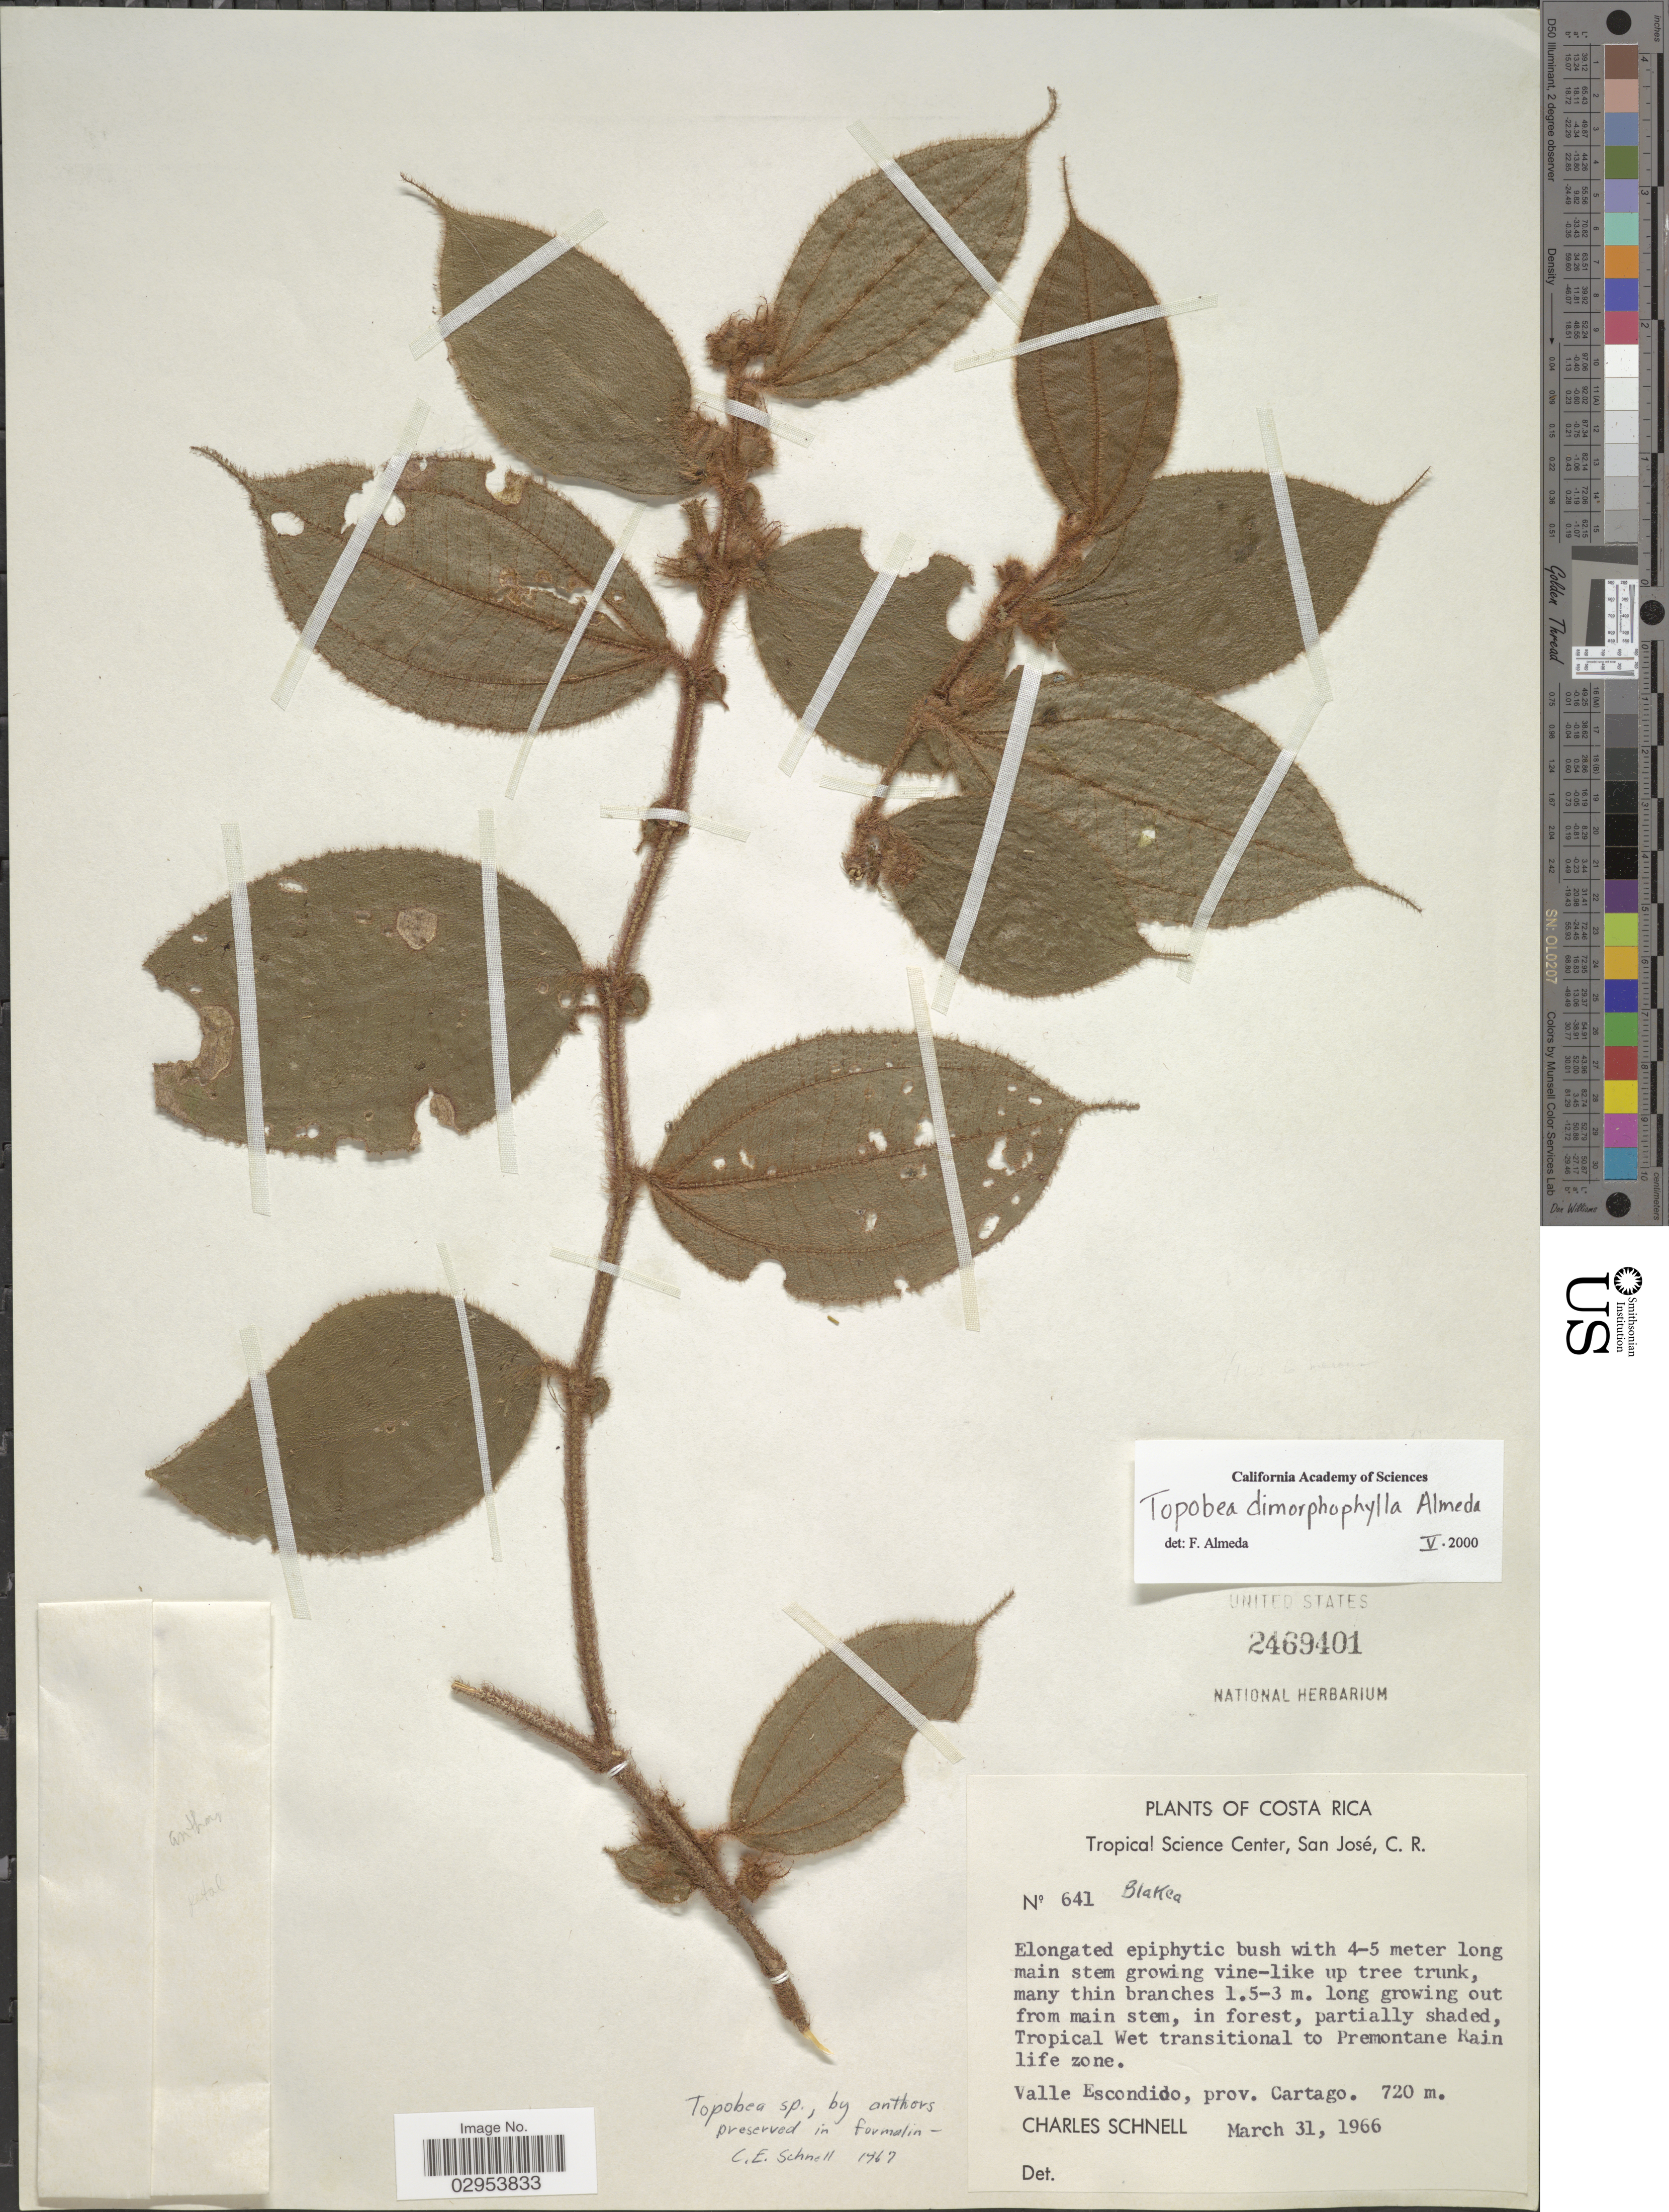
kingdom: Plantae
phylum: Tracheophyta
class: Magnoliopsida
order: Myrtales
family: Melastomataceae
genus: Topobea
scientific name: Topobea dimorphophylla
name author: Almeda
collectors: C. Schnell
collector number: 641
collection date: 1966-03-31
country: Costa Rica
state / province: Cartago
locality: Tropical Wet transitional to Premontane Rain life zone. Valle Escondido.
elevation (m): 720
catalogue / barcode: US 2469401